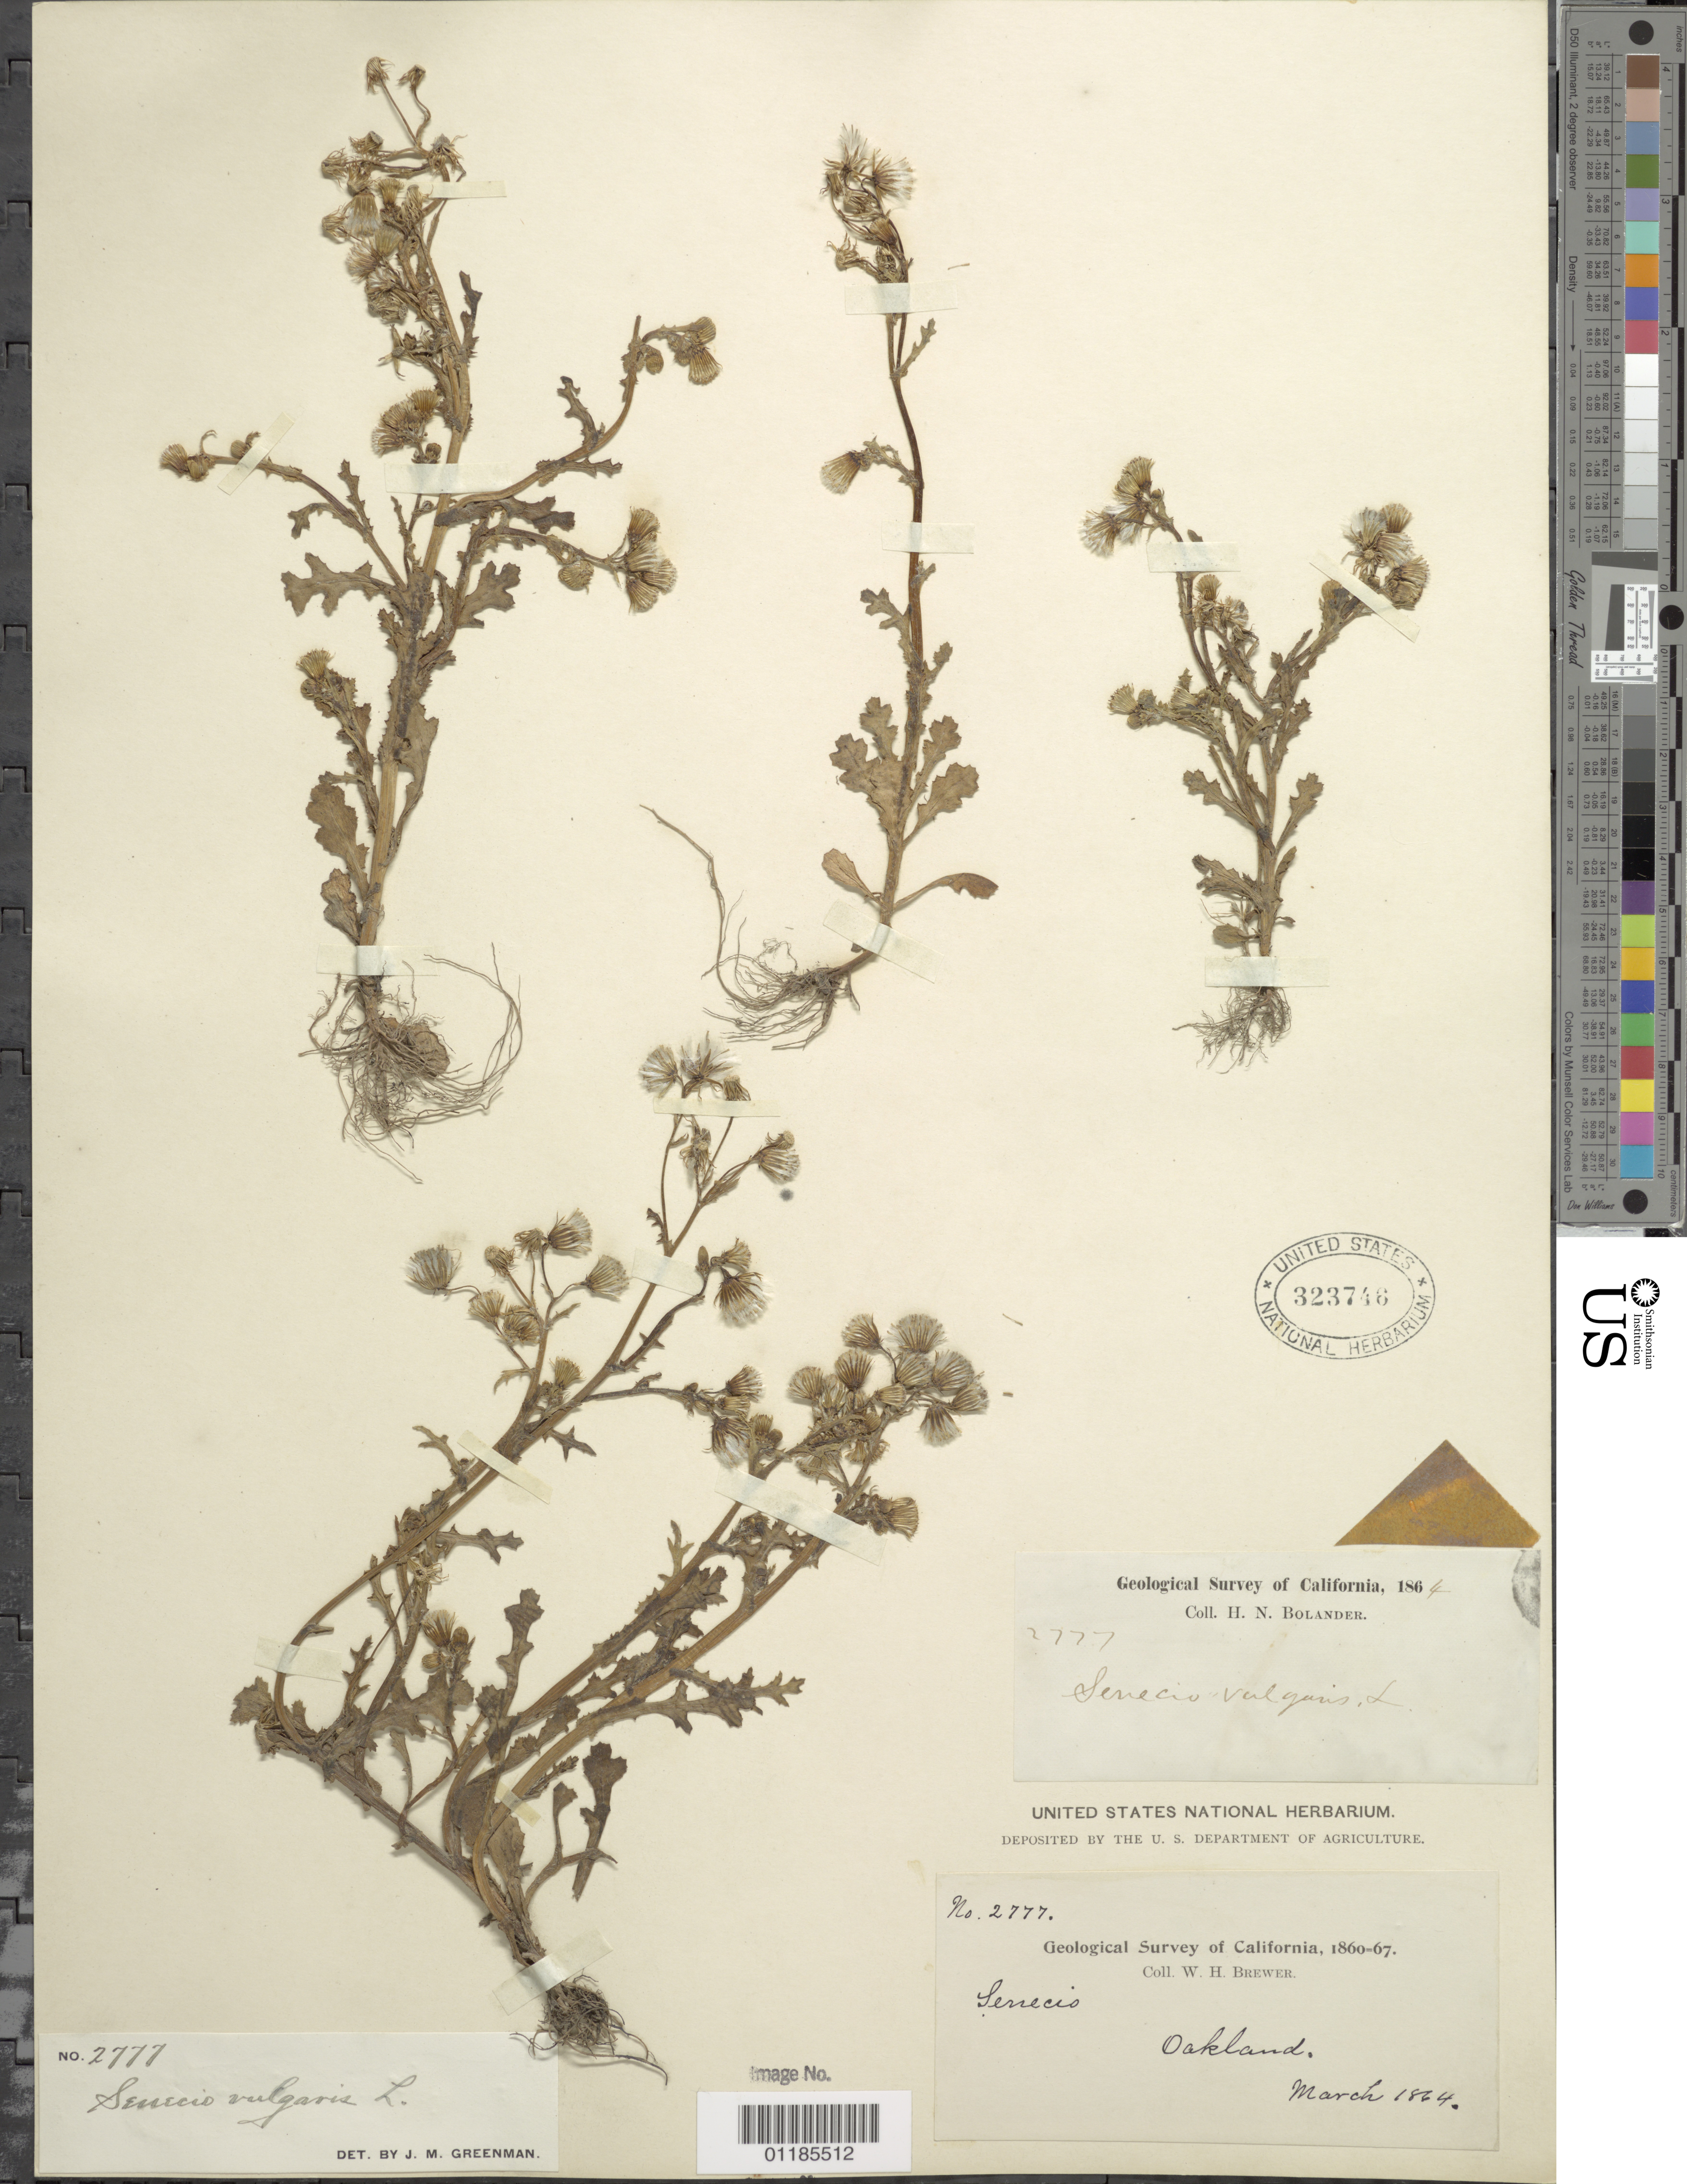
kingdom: Plantae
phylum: Tracheophyta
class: Magnoliopsida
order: Asterales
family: Asteraceae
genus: Senecio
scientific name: Senecio vulgaris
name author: L.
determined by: Greenman, J. M.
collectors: W. H. Brewer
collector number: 2777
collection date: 1864-03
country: United States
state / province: California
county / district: Alameda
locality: Oakland.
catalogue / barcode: US 323746